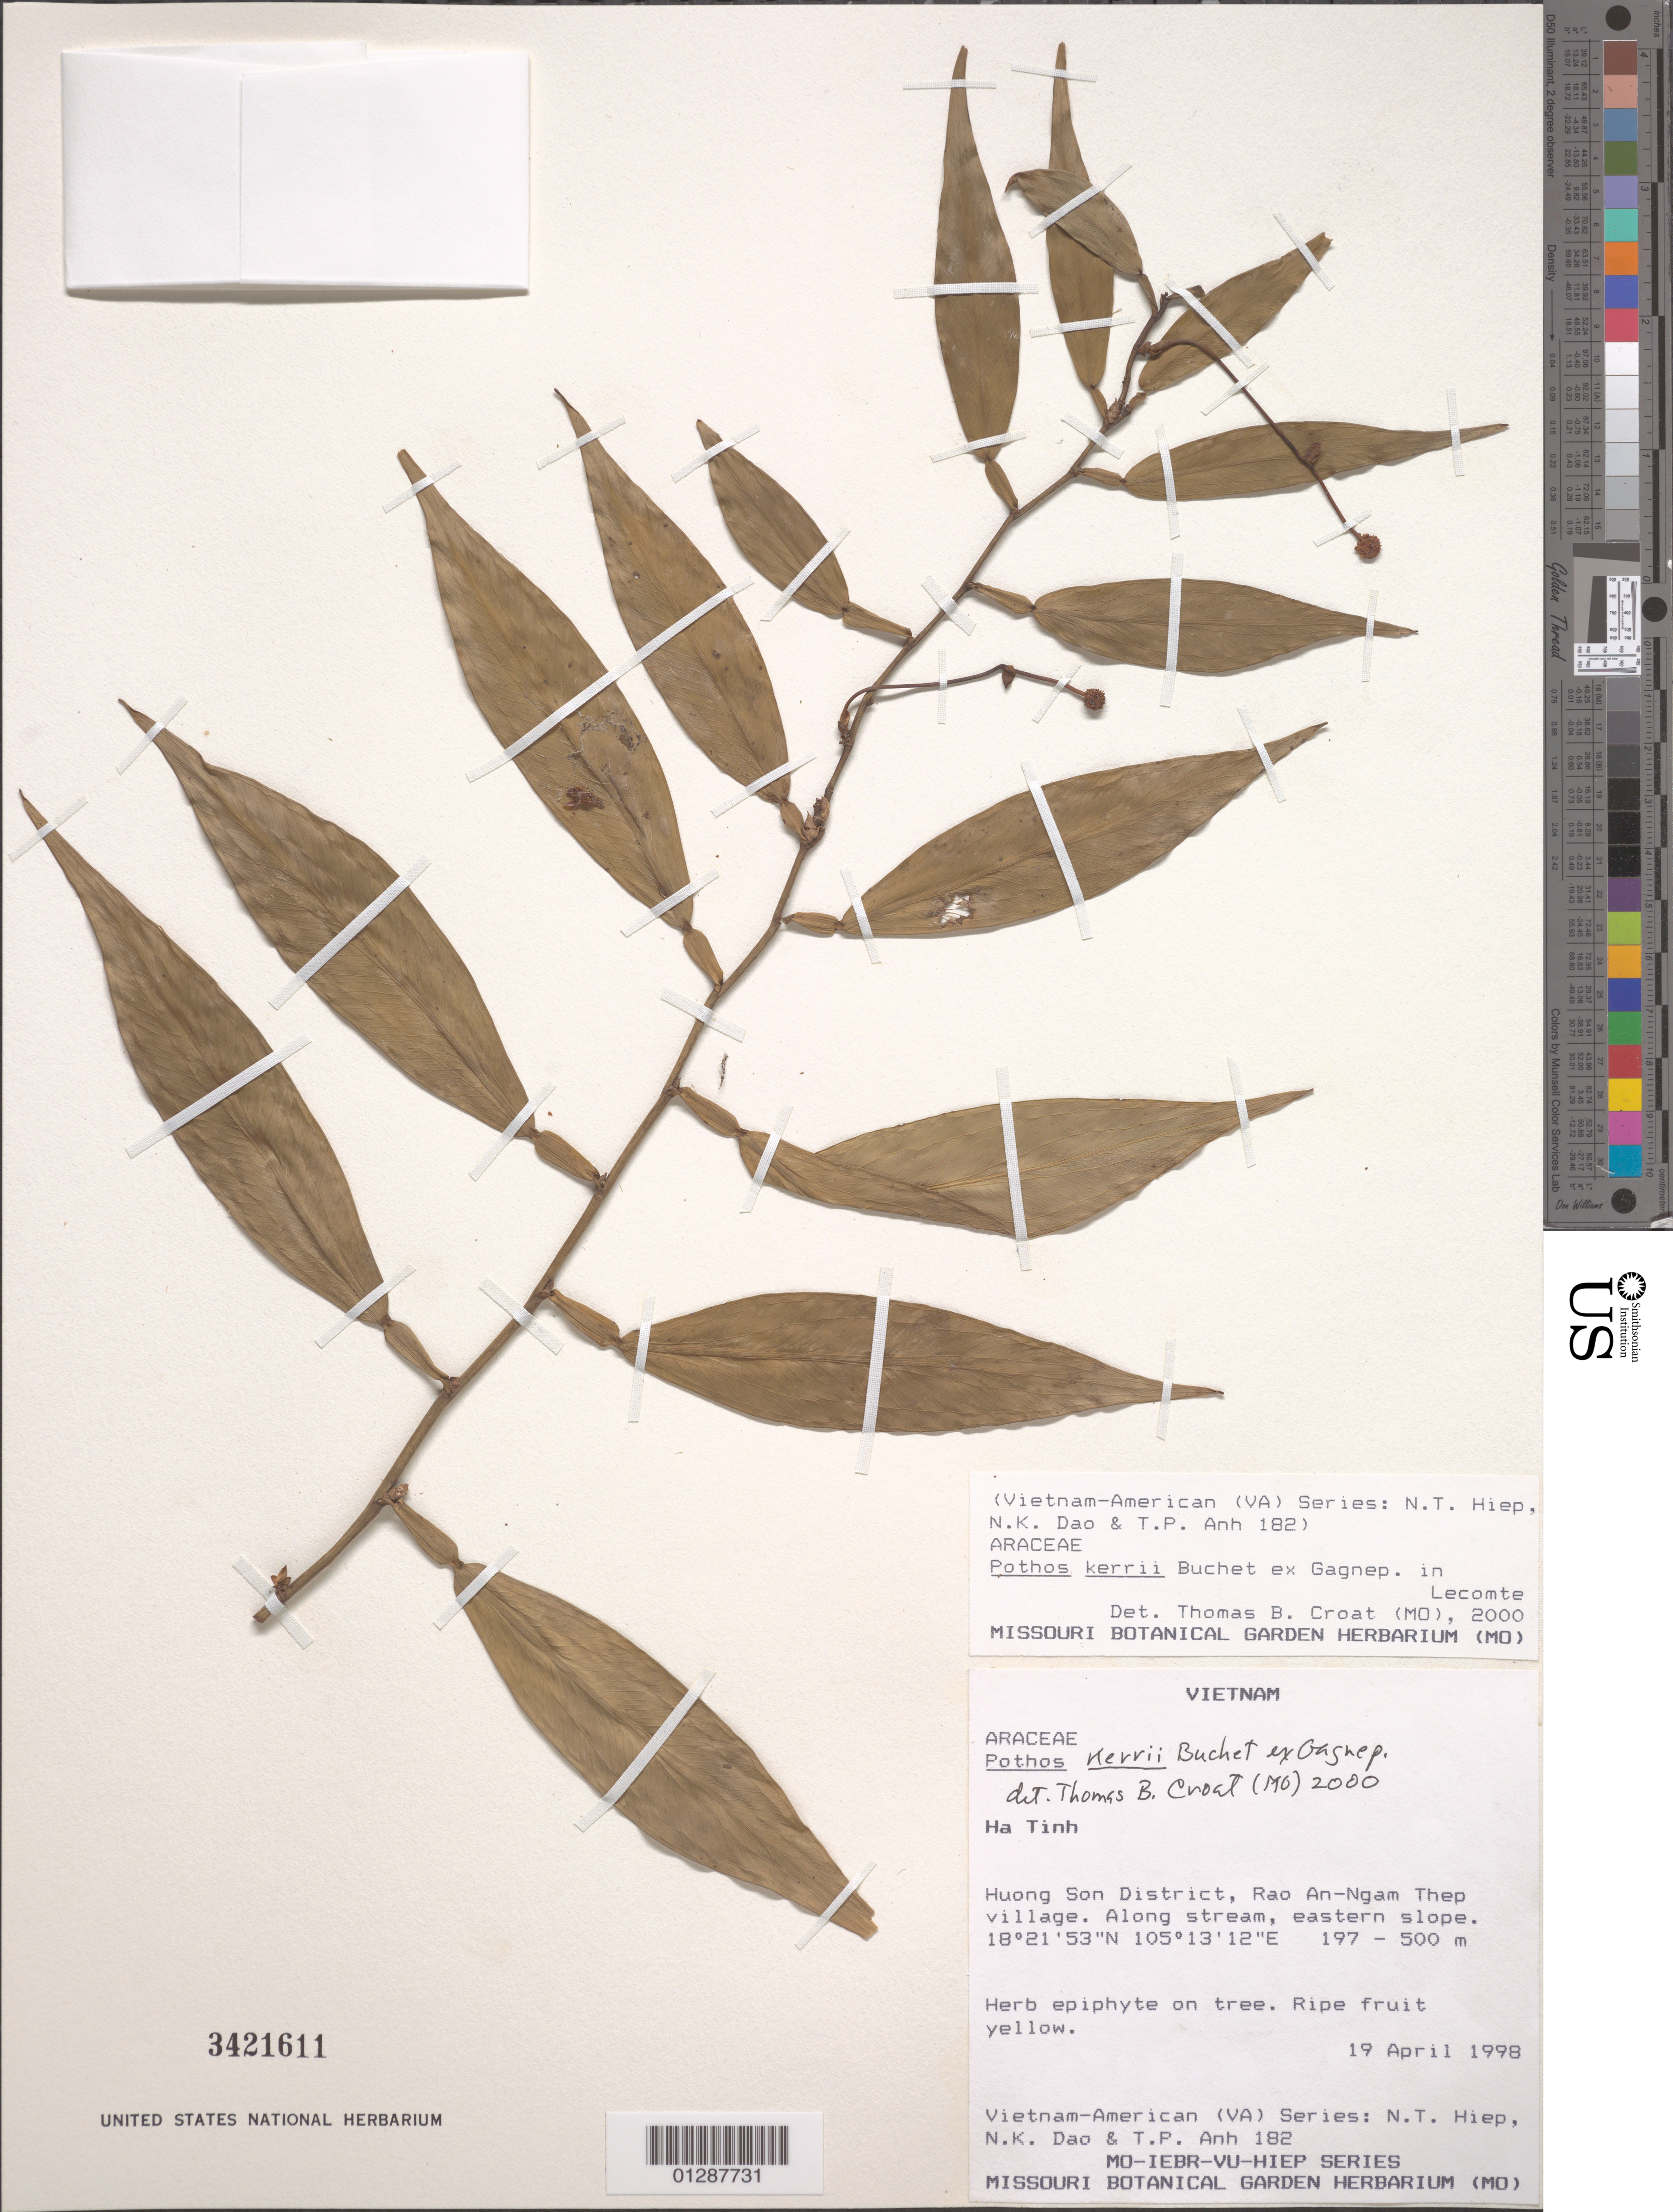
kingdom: Plantae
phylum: Tracheophyta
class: Liliopsida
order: Alismatales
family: Araceae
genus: Pothos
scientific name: Pothos kerrii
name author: Buchet ex P.C. Boyce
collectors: N. T. Hiep, N. Dao & T. Anh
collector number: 182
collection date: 1998-04-19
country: Vietnam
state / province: Ha Tinh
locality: Huong Son District, Rao An-Ngam Thep village. Along stream, eastern slope.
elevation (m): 197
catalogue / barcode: US 3421611